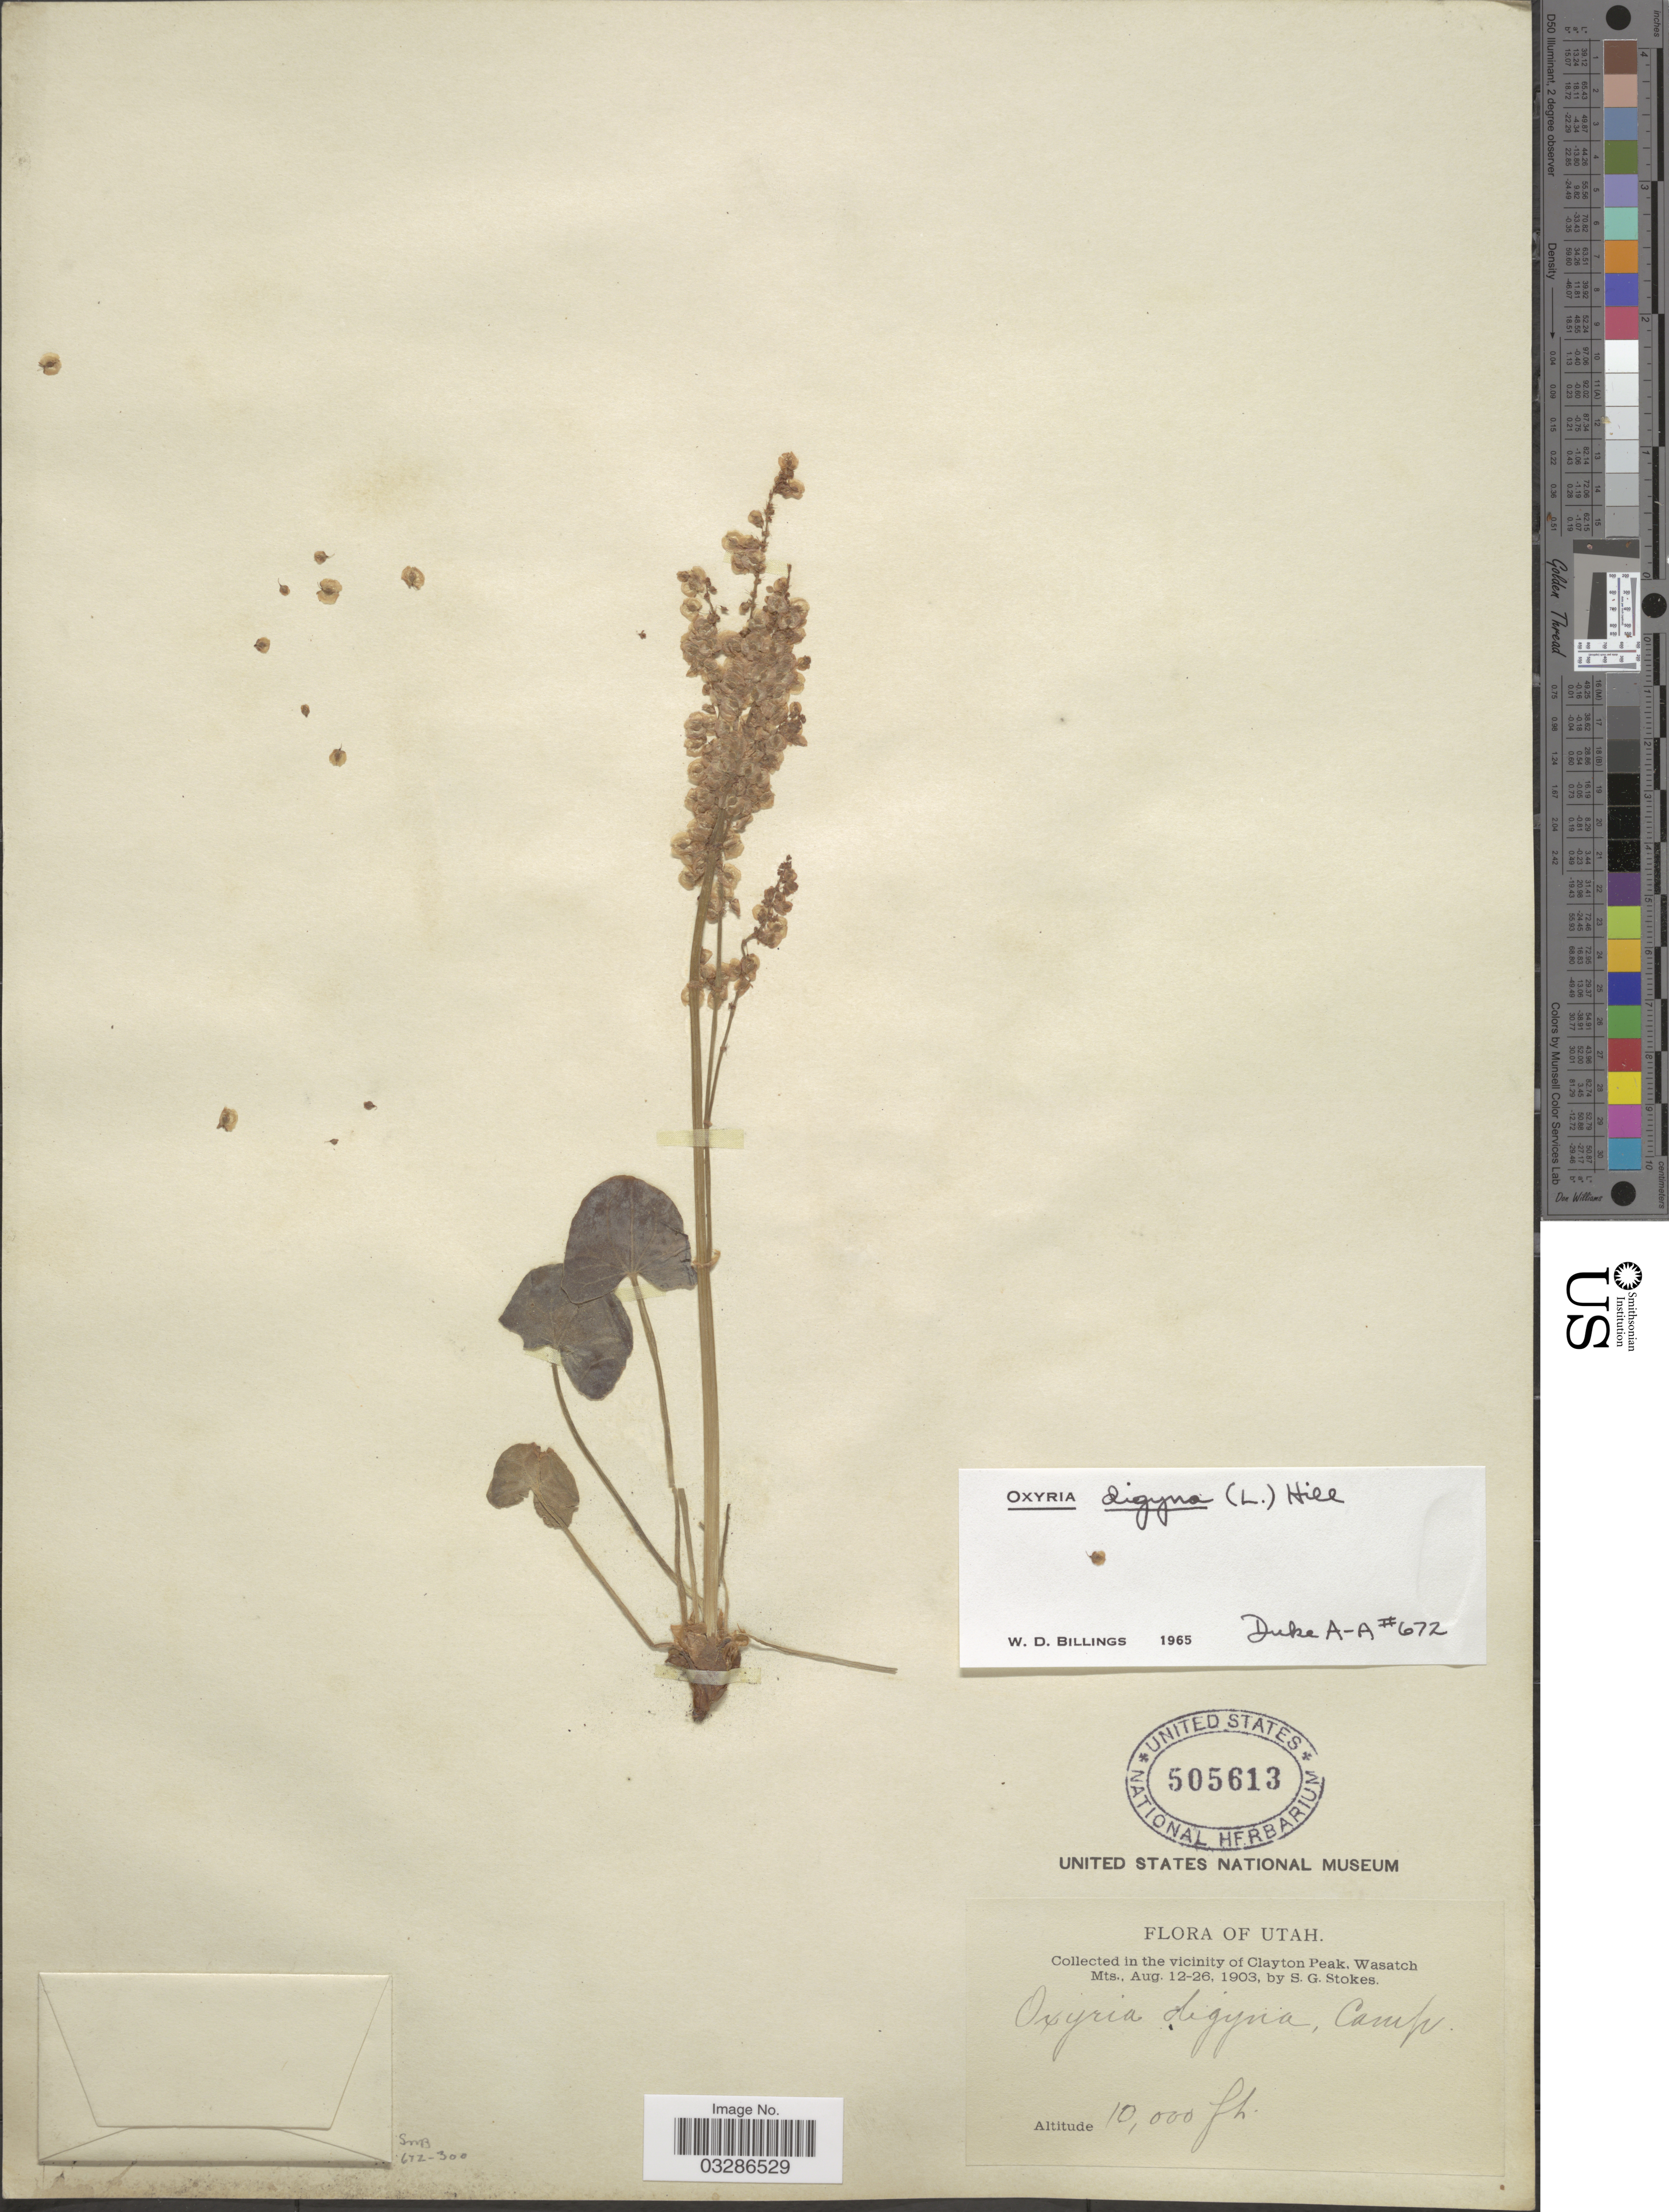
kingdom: Plantae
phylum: Tracheophyta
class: Magnoliopsida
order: Caryophyllales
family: Polygonaceae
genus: Oxyria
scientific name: Oxyria digyna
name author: (L.) Hill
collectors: S. G. Stokes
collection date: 1903-08-12/1903-08-26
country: United States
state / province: Utah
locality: In the vicinity of Clayton Peak, Wasatch Mts.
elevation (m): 3048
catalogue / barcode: US 505613